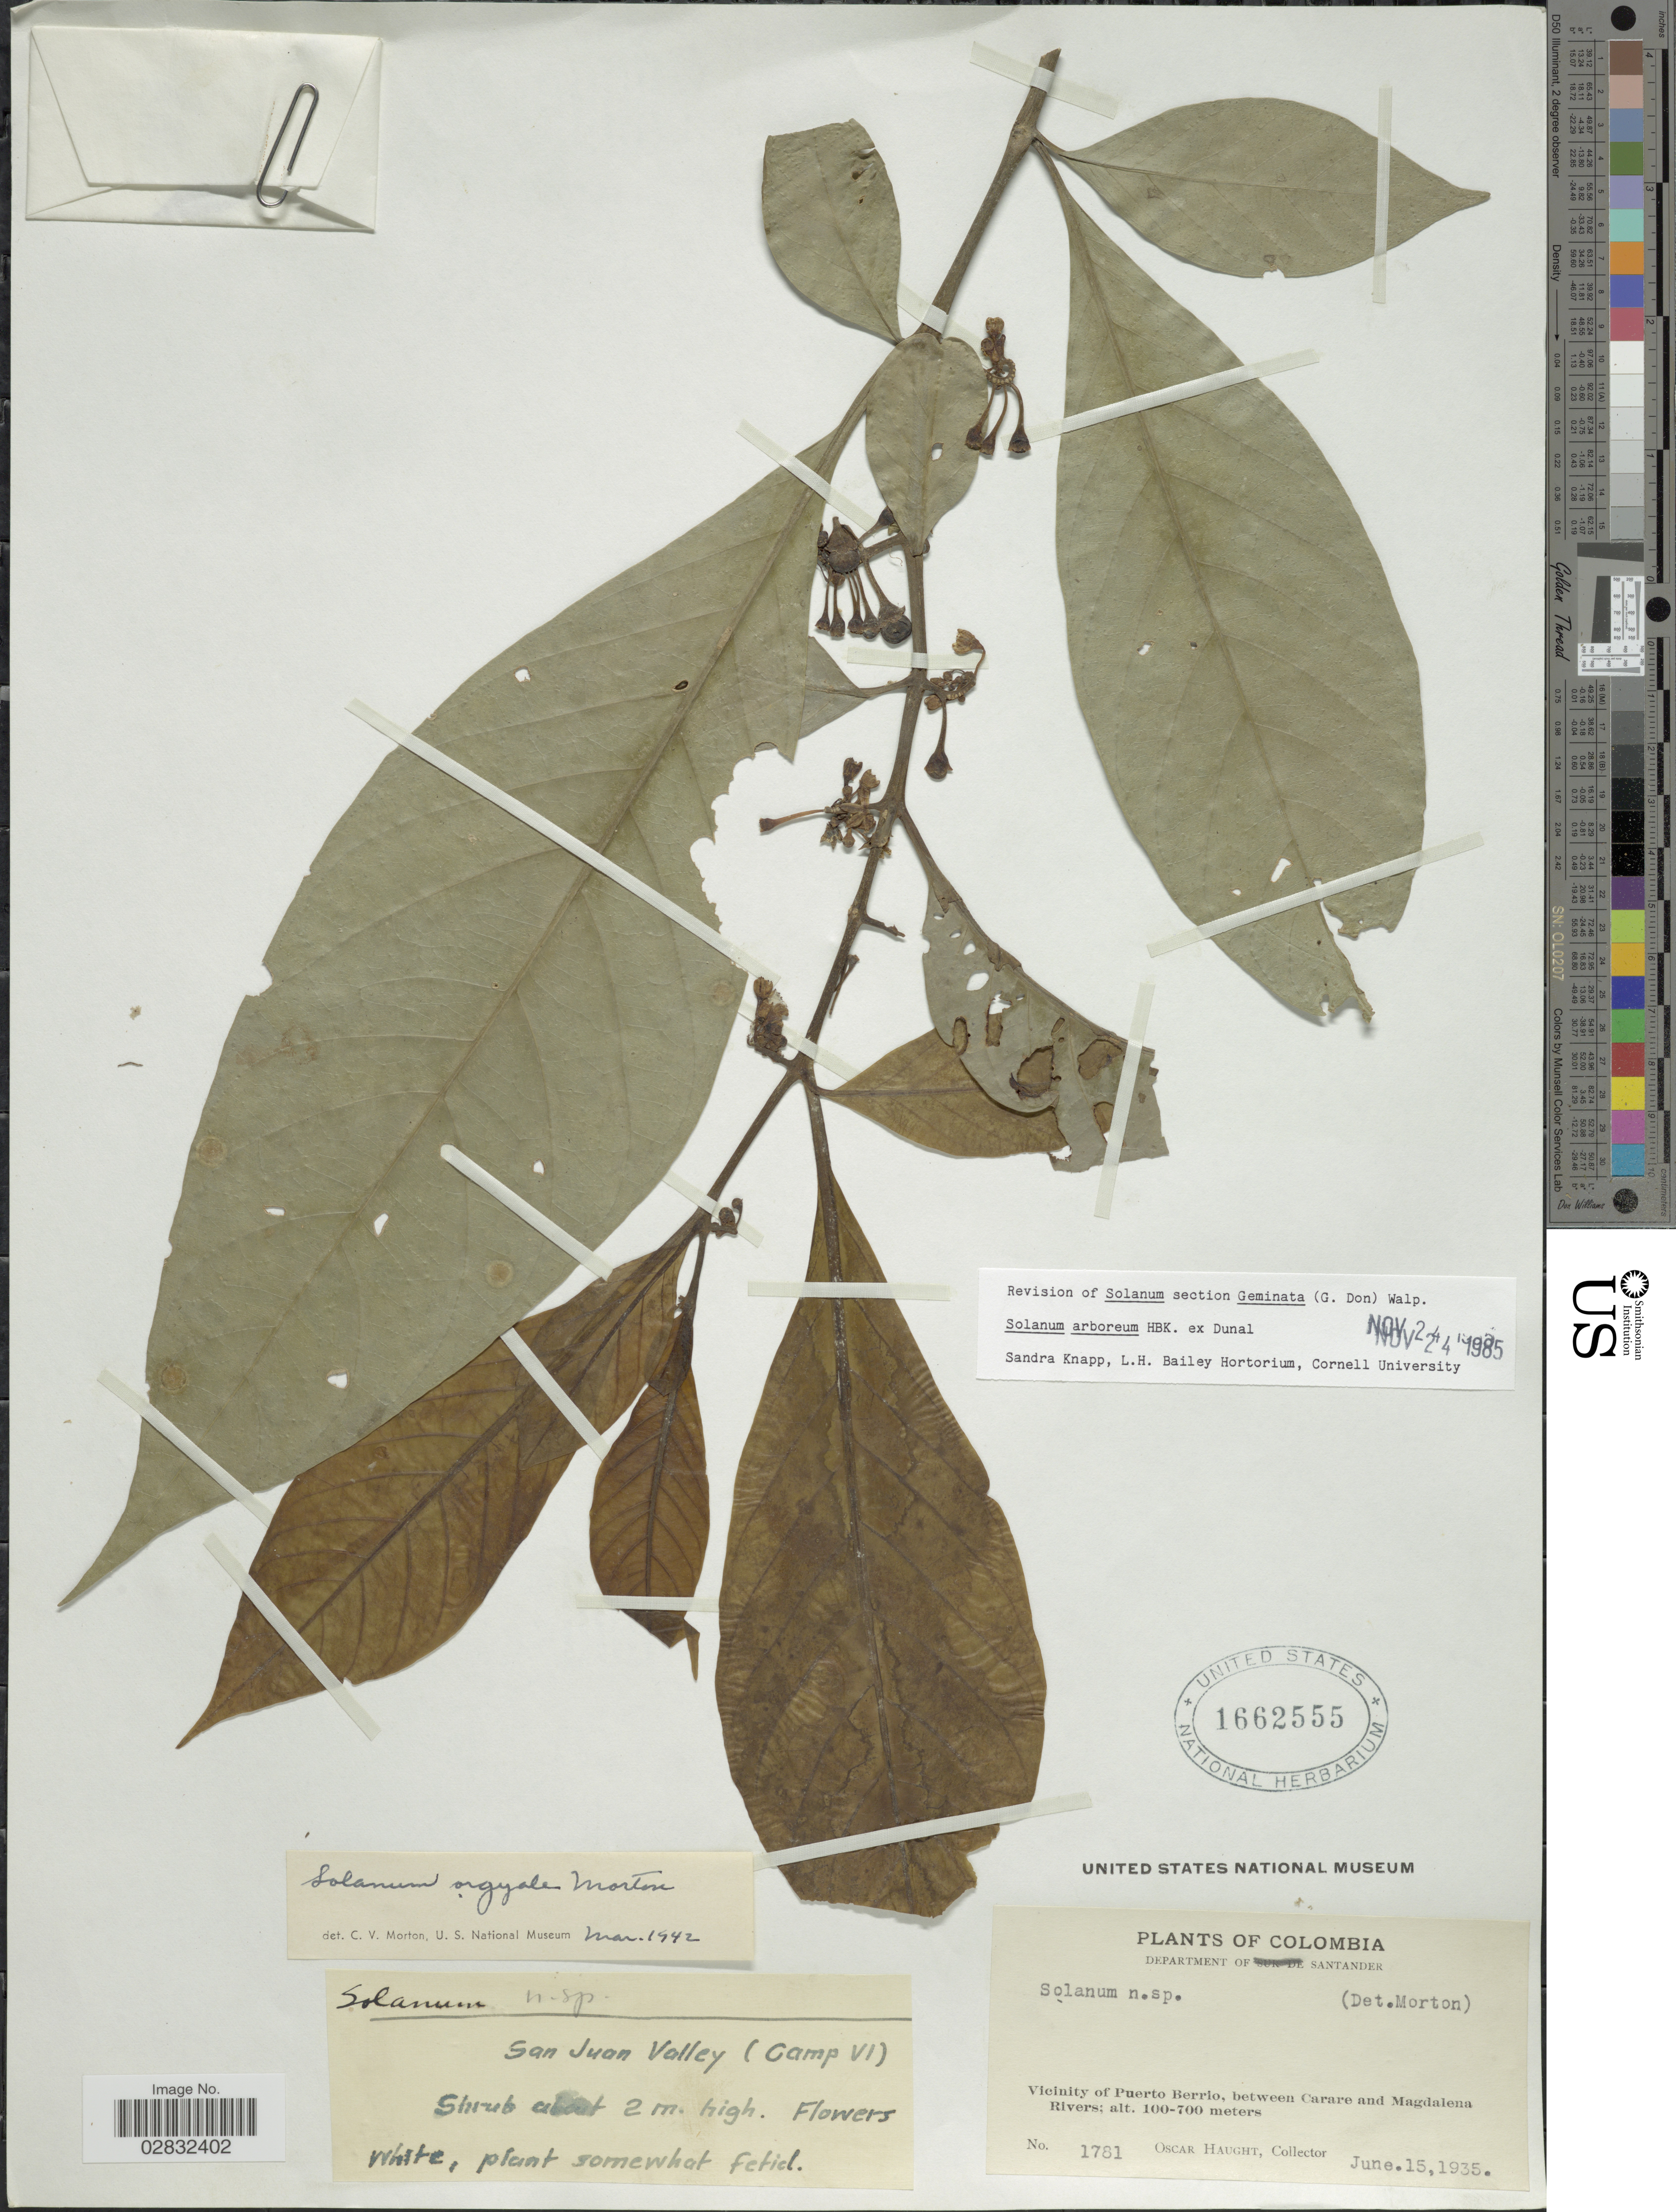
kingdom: Plantae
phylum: Tracheophyta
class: Magnoliopsida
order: Solanales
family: Solanaceae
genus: Solanum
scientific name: Solanum arboreum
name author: Dunal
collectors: O. Haught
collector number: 1781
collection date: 1935-06-15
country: Colombia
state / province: Santander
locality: Department of Santander, Vicinity of Puerto Berrio, between Carare and Magdalena Rivers, San Juan Valley (Camp VI).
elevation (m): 100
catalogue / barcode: US 1662555